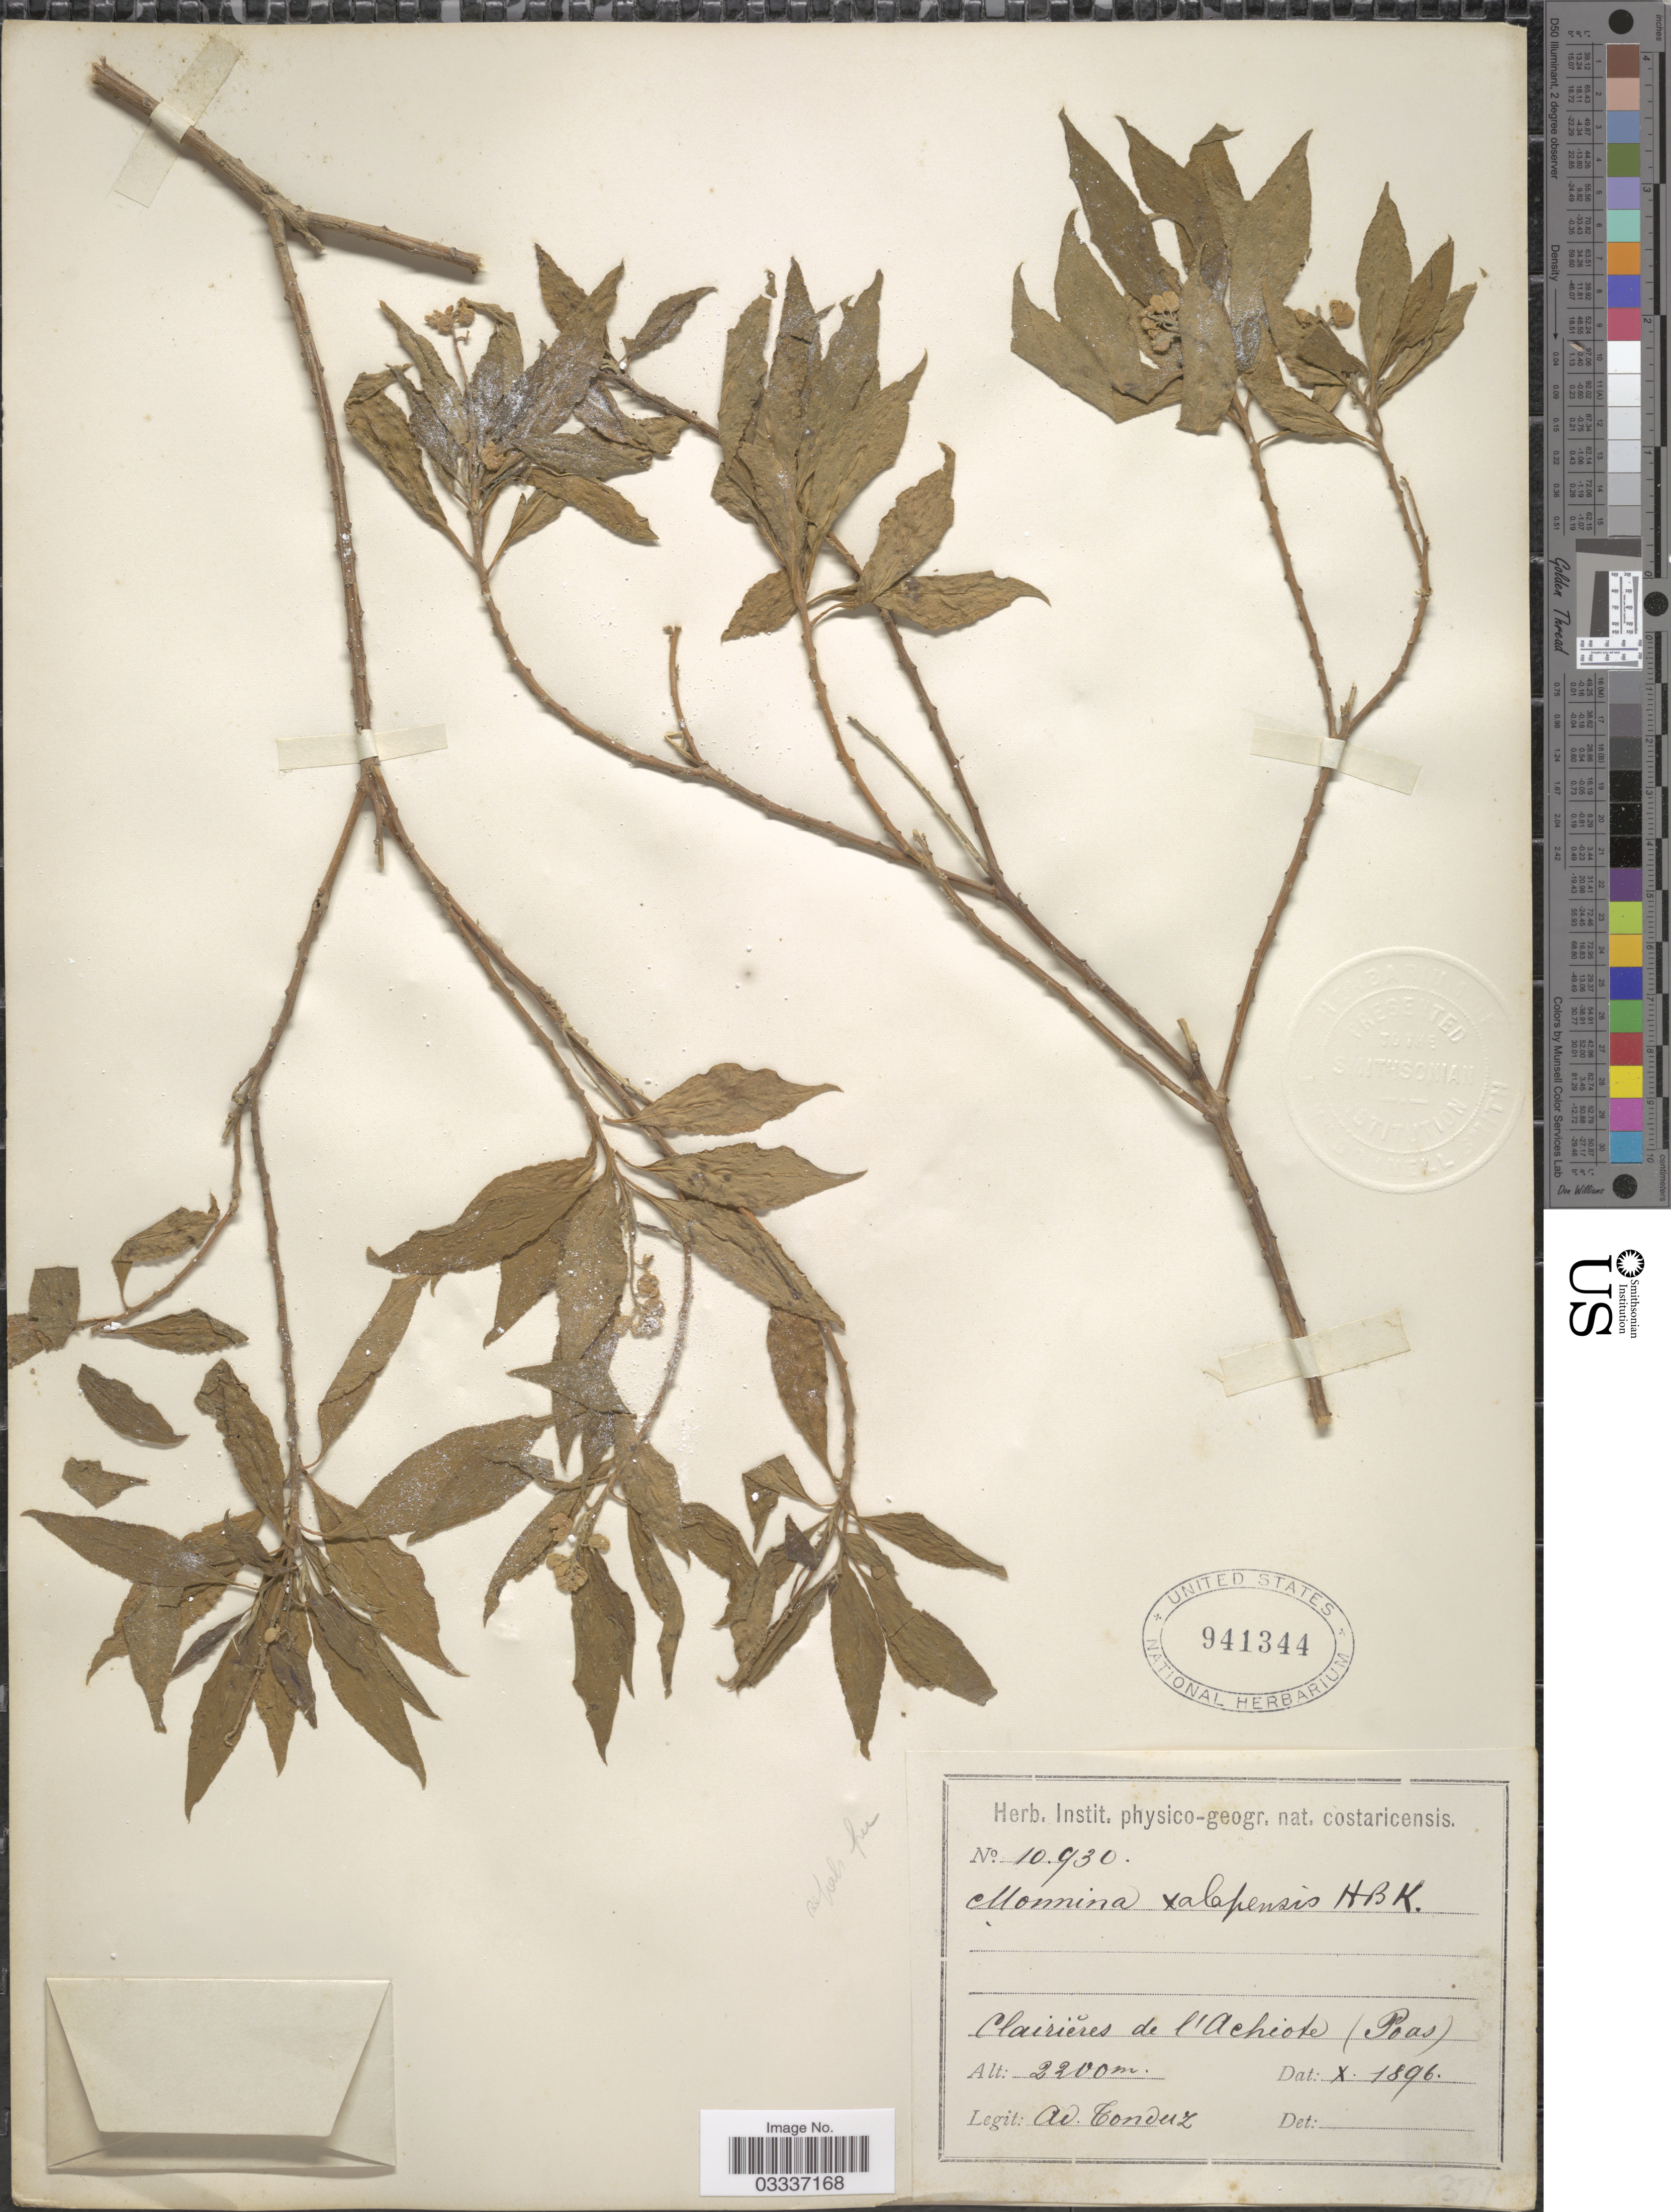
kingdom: Plantae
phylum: Tracheophyta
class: Magnoliopsida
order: Fabales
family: Polygalaceae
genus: Monnina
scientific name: Monnina xalapensis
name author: Kunth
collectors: A. Tonduz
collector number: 10930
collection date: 1896-10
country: Costa Rica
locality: Clairieres de l' Achiote (Poas).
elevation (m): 2200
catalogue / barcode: US 941344